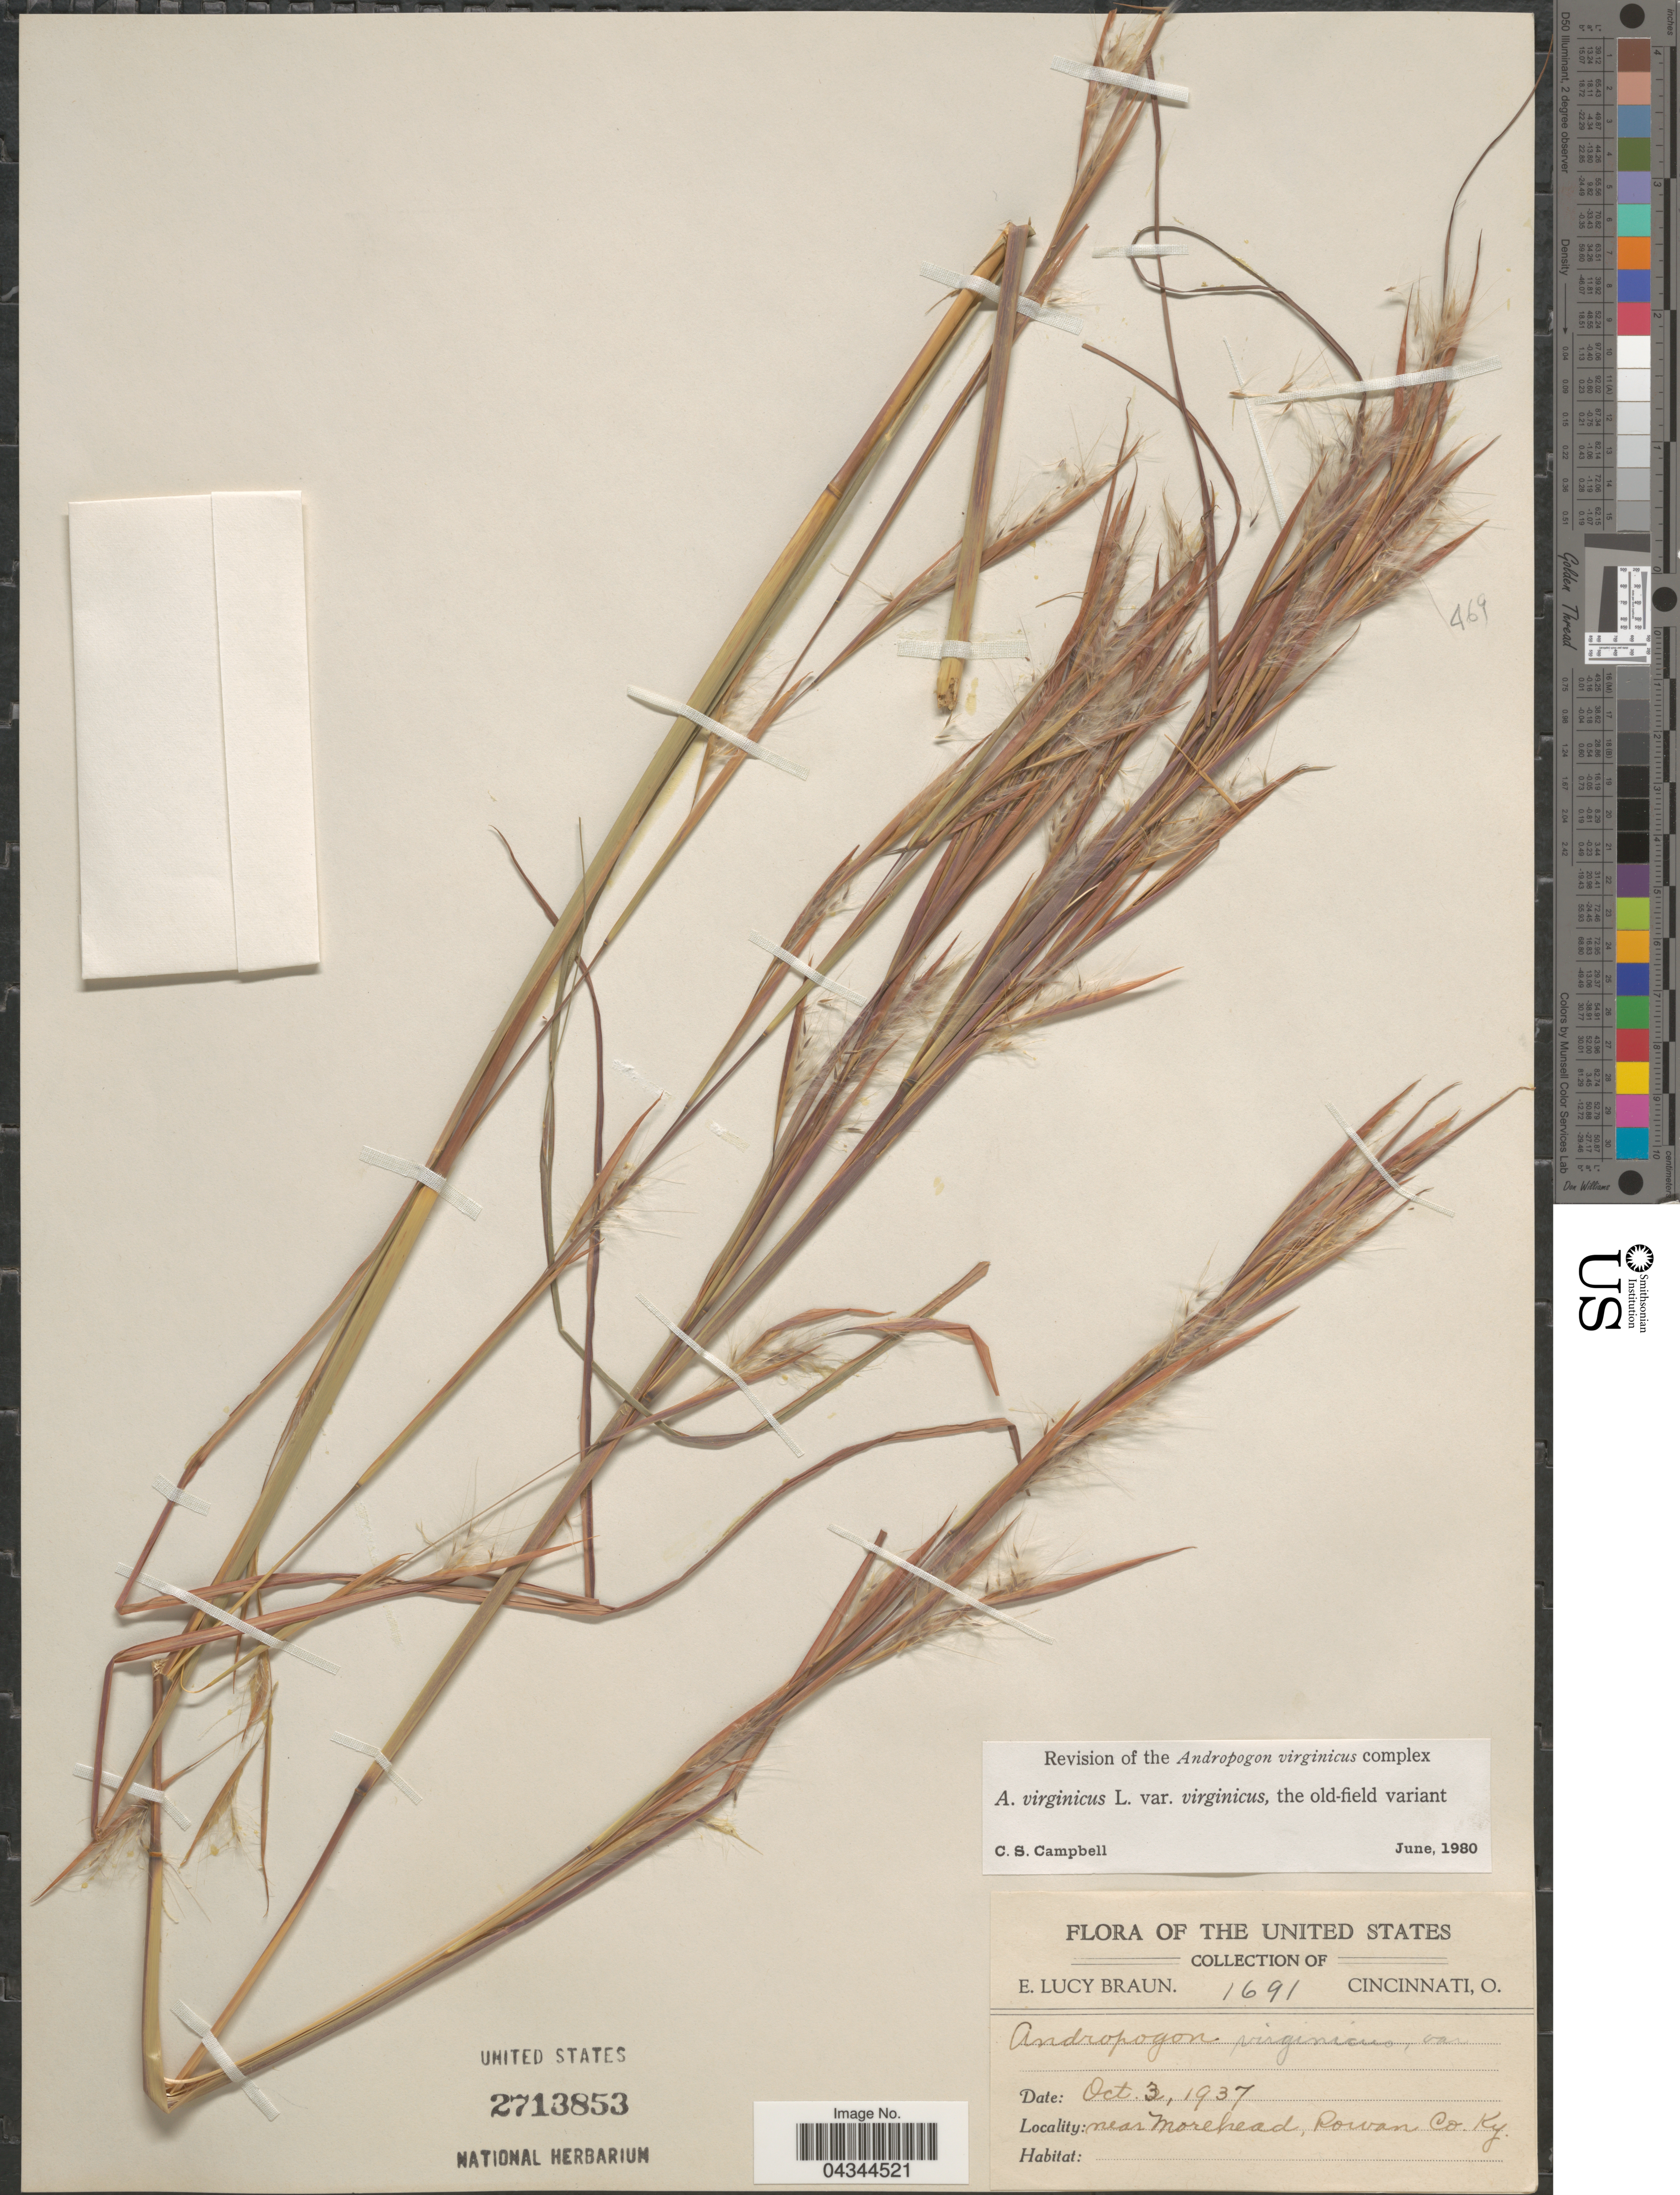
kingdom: Plantae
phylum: Tracheophyta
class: Liliopsida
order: Poales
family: Poaceae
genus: Andropogon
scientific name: Andropogon virginicus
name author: L.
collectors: E. L. Braun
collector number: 1691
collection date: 1937-10-03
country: United States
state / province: Kentucky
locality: Near Morehead, Rowan Co.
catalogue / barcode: US 2713853